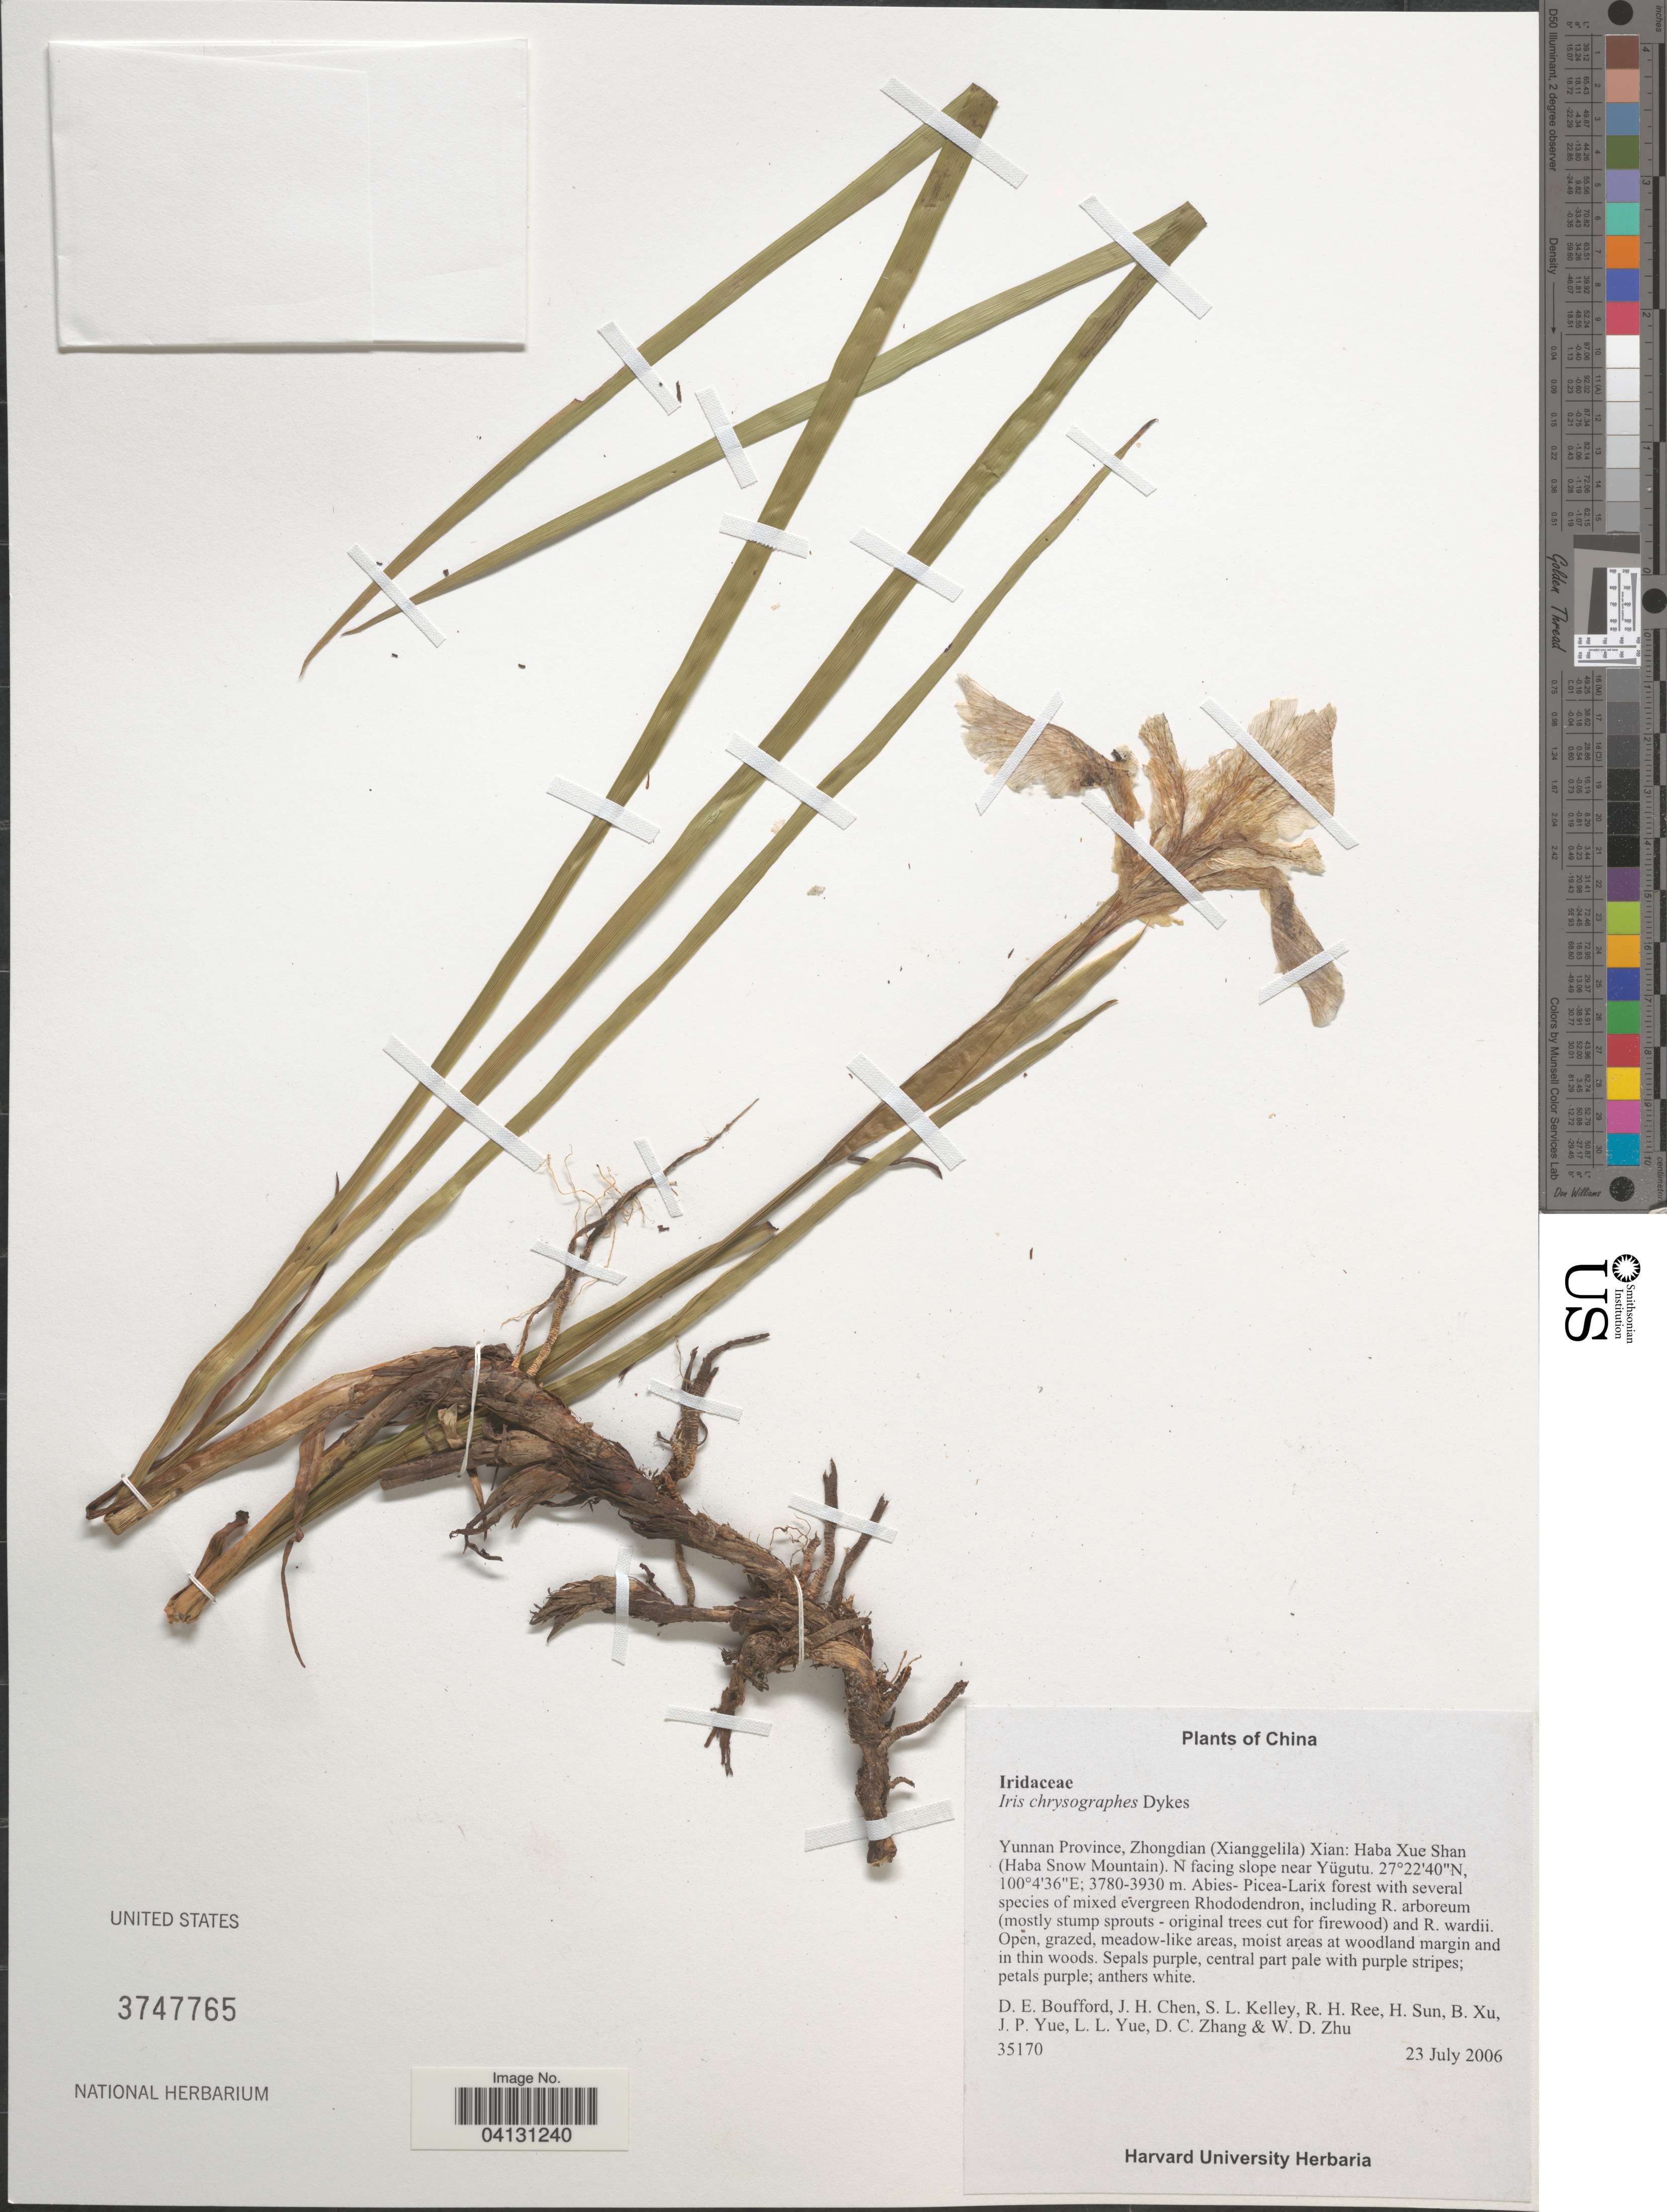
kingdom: Plantae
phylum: Tracheophyta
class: Liliopsida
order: Asparagales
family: Iridaceae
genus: Iris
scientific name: Iris chrysographes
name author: Dykes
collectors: D. E. Boufford, J. H. Chen, K. Fujikawa, S. Kelley & et al.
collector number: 35170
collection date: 2006-07-23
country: China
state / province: Yunnan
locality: Zhongdian (Xianggelila) Xian: Haba Xue Shan (Haba Snow Mountain). N facing slope near Yügutu.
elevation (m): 3780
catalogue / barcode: US 3747765